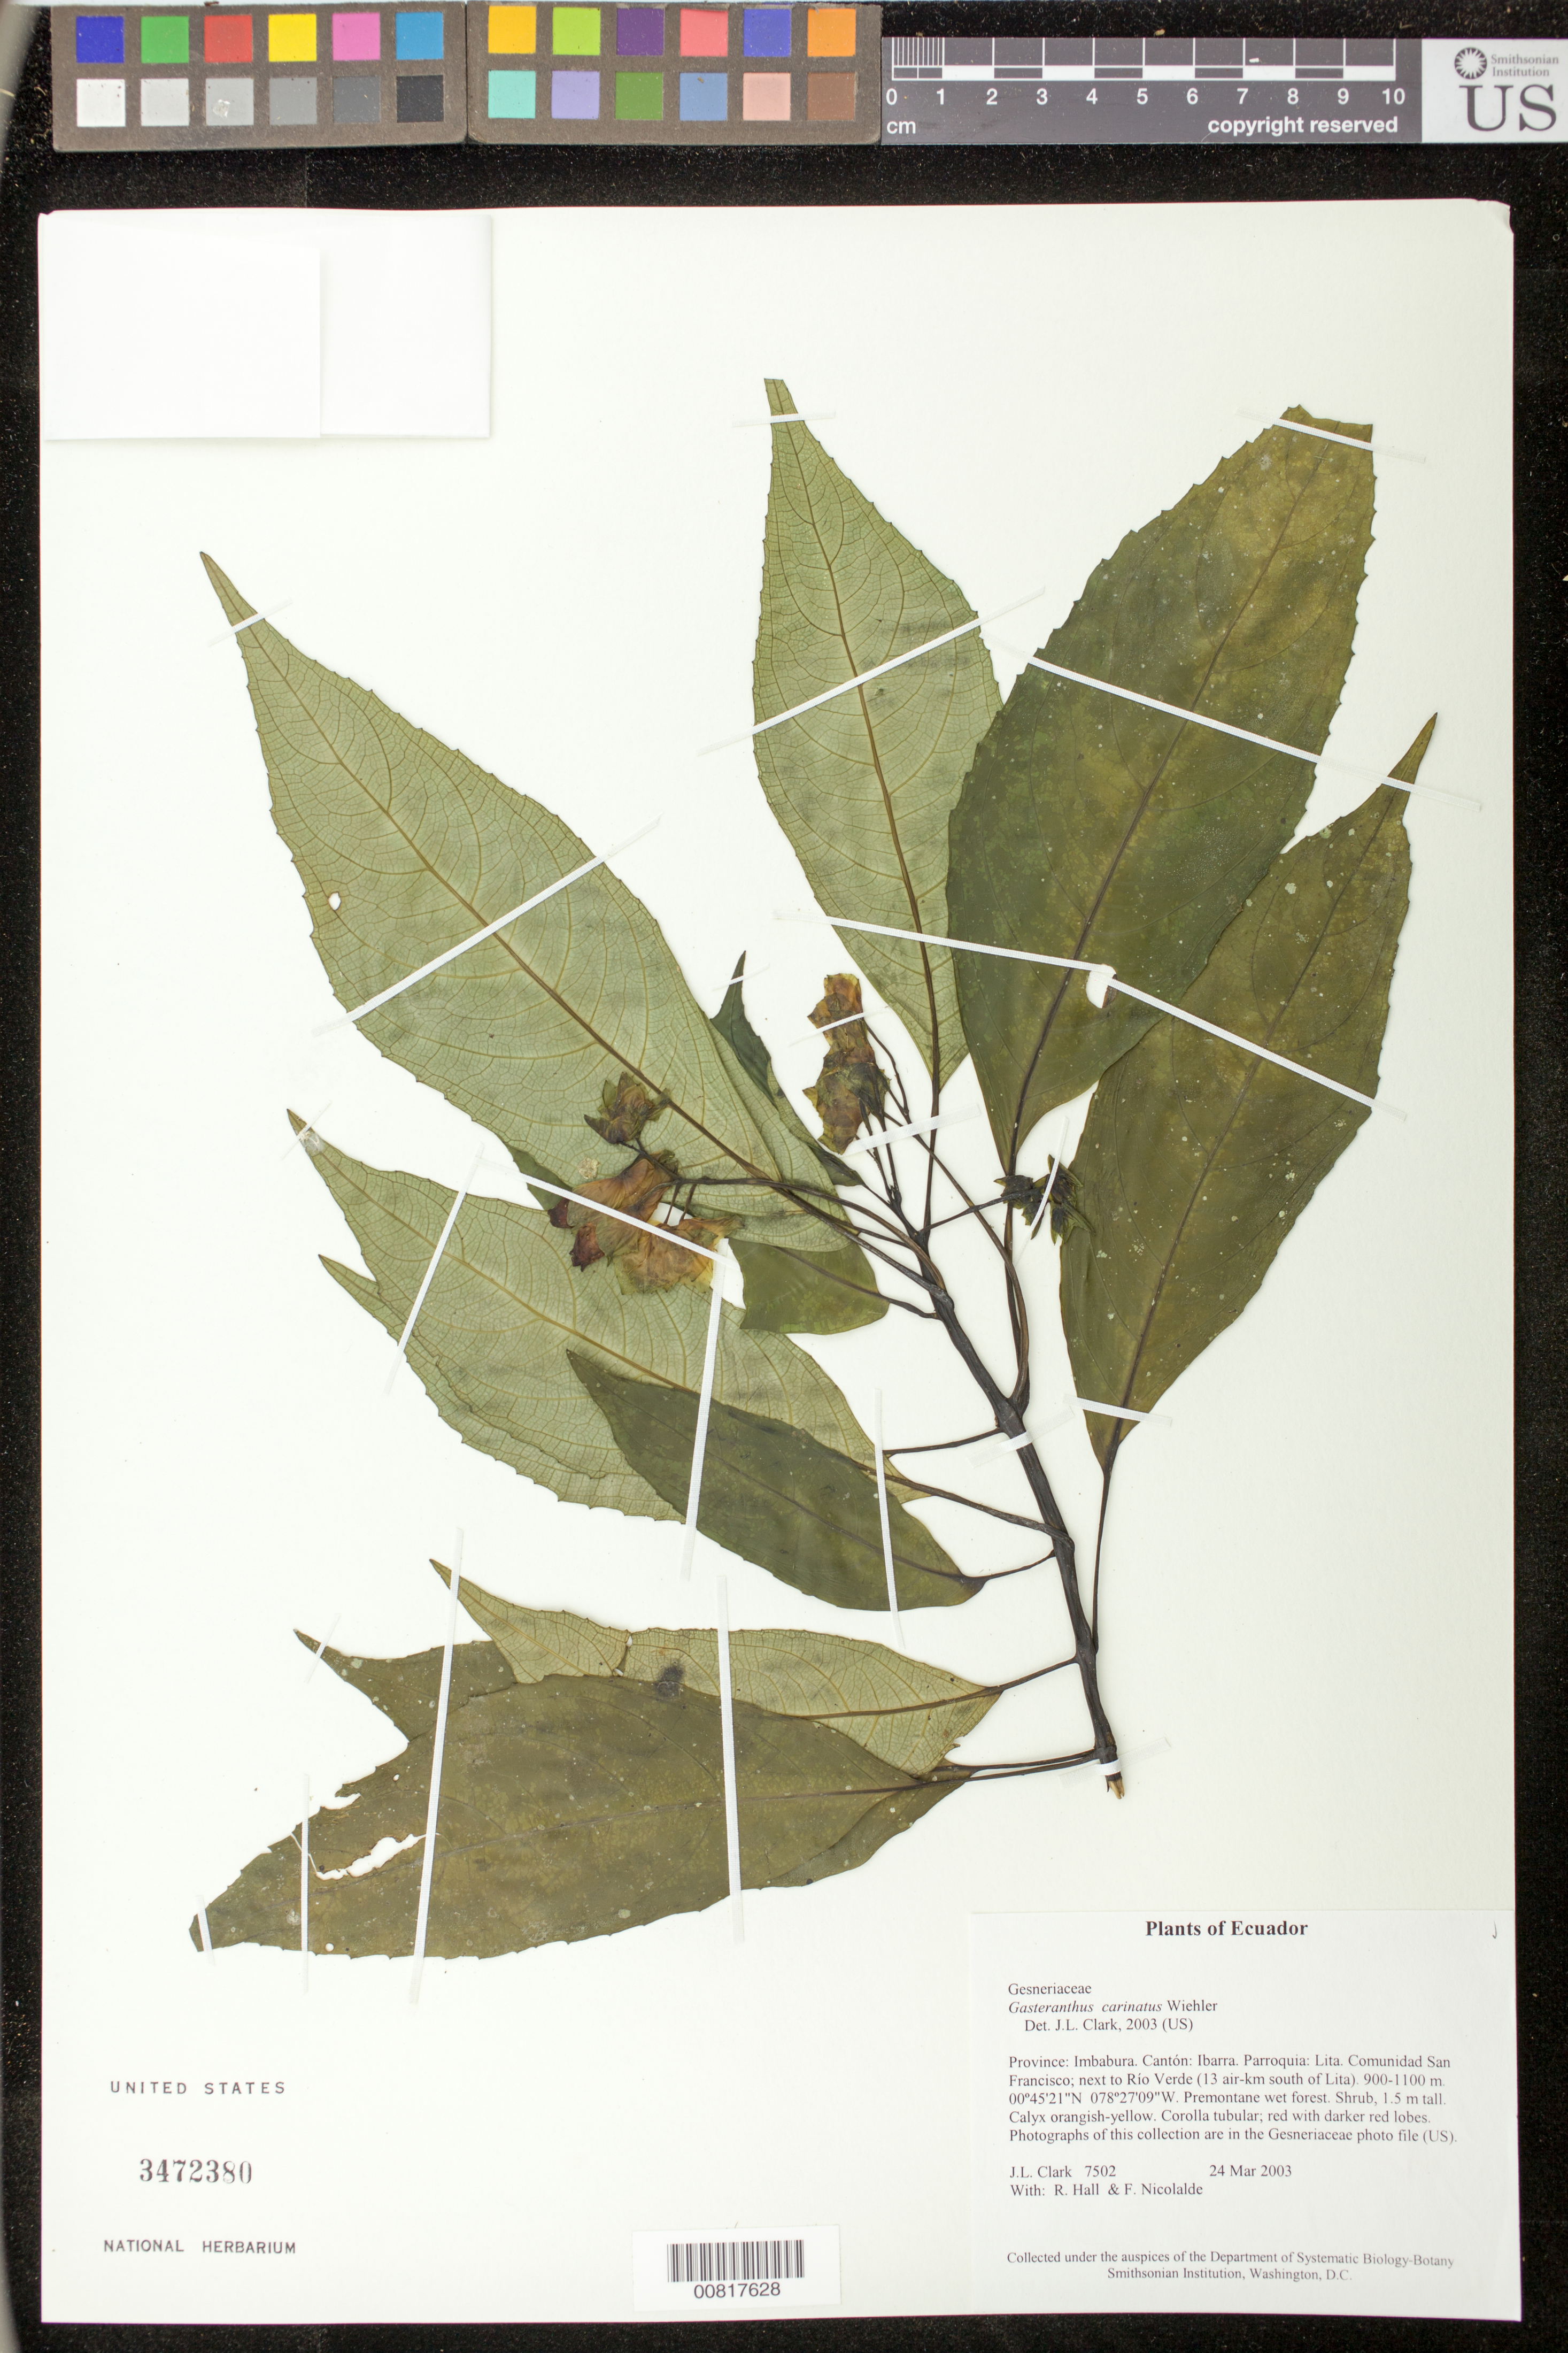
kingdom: Plantae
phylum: Tracheophyta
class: Magnoliopsida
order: Lamiales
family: Gesneriaceae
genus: Gasteranthus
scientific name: Gasteranthus carinatus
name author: Wiehler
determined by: Clark, J. L., (SEL), The Marie Selby Botanical Garden (UNITED STATES)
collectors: J. L. Clark, R. Hall & F. Nicolalde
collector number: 7502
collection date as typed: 24 Mar 2003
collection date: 2003-03-24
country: Ecuador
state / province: Imbabura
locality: Ibarra. Parroquia: Lita. Comunidad San Francisco; next to Río Verde (13 air-km south of Lita).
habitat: Premontane wet forest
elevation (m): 900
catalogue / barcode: US 3472380